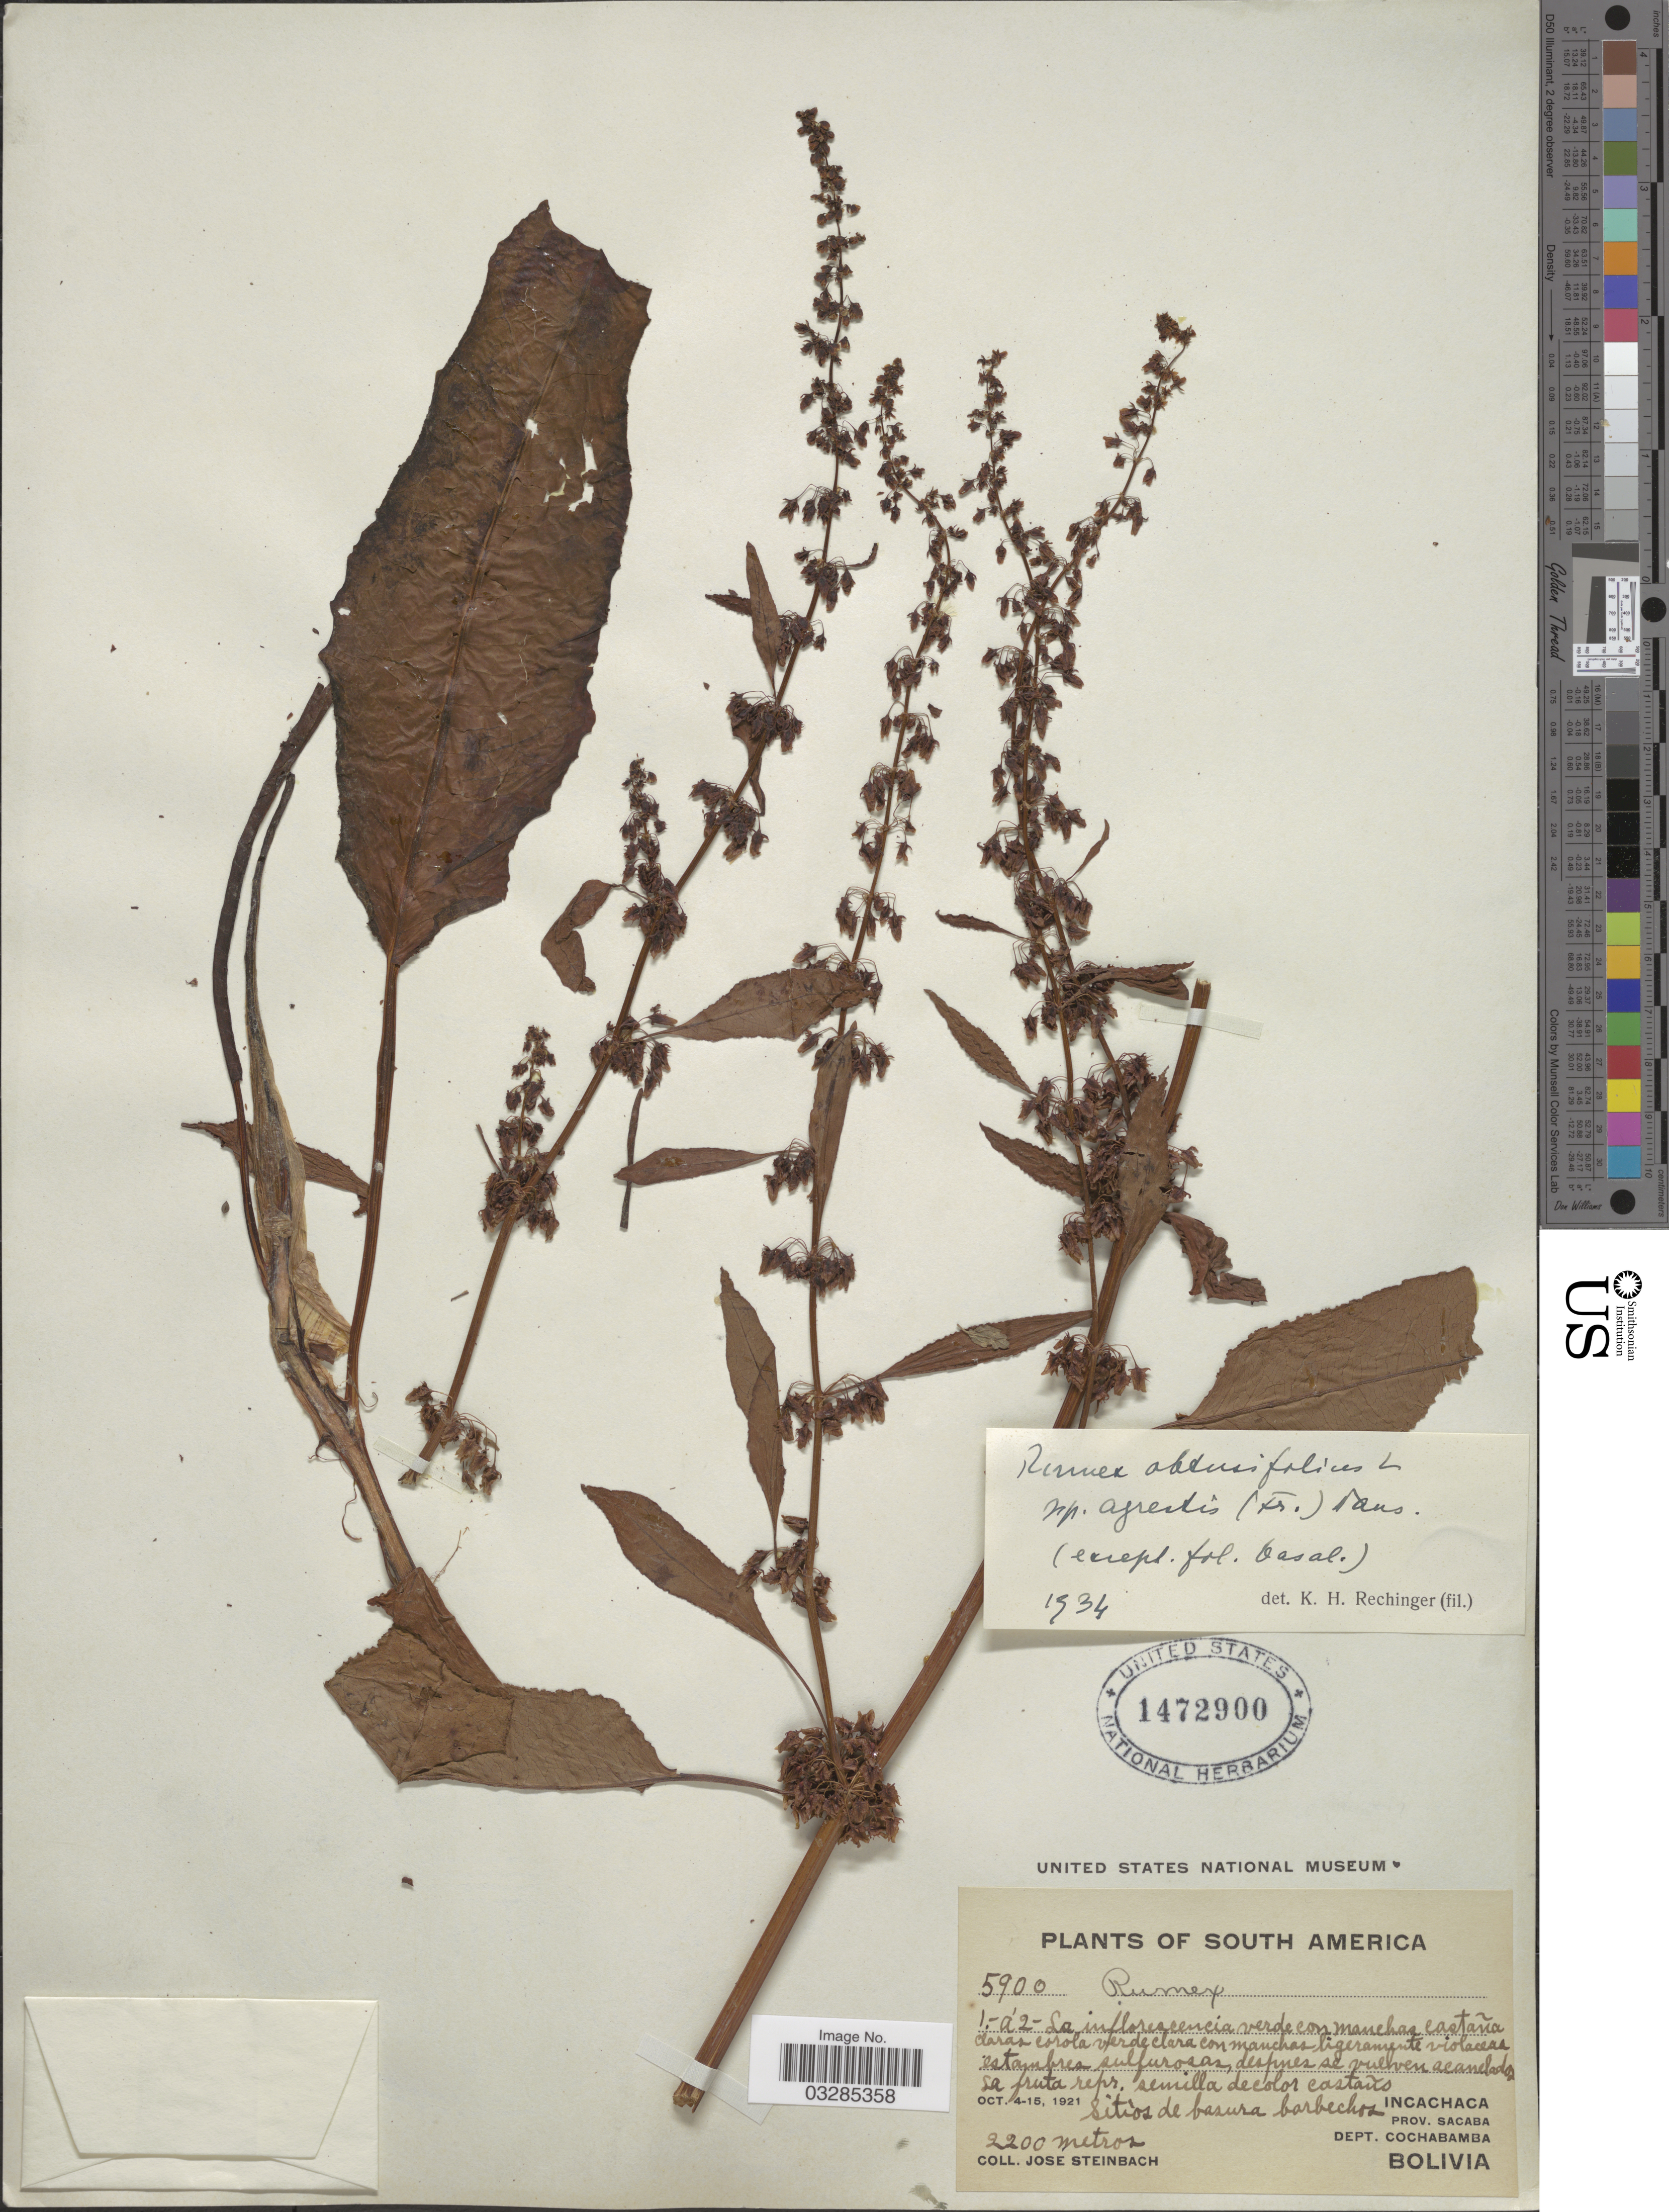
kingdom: Plantae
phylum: Tracheophyta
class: Magnoliopsida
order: Caryophyllales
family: Polygonaceae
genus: Rumex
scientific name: Rumex obtusifolius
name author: L.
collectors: J. Steinbach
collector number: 5900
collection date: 1921-10-04/1921-10-15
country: Bolivia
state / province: Cochabamba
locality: Incachaca. Prov. Sacaba. Dept. Cochabamba.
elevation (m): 2200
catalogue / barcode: US 1472900